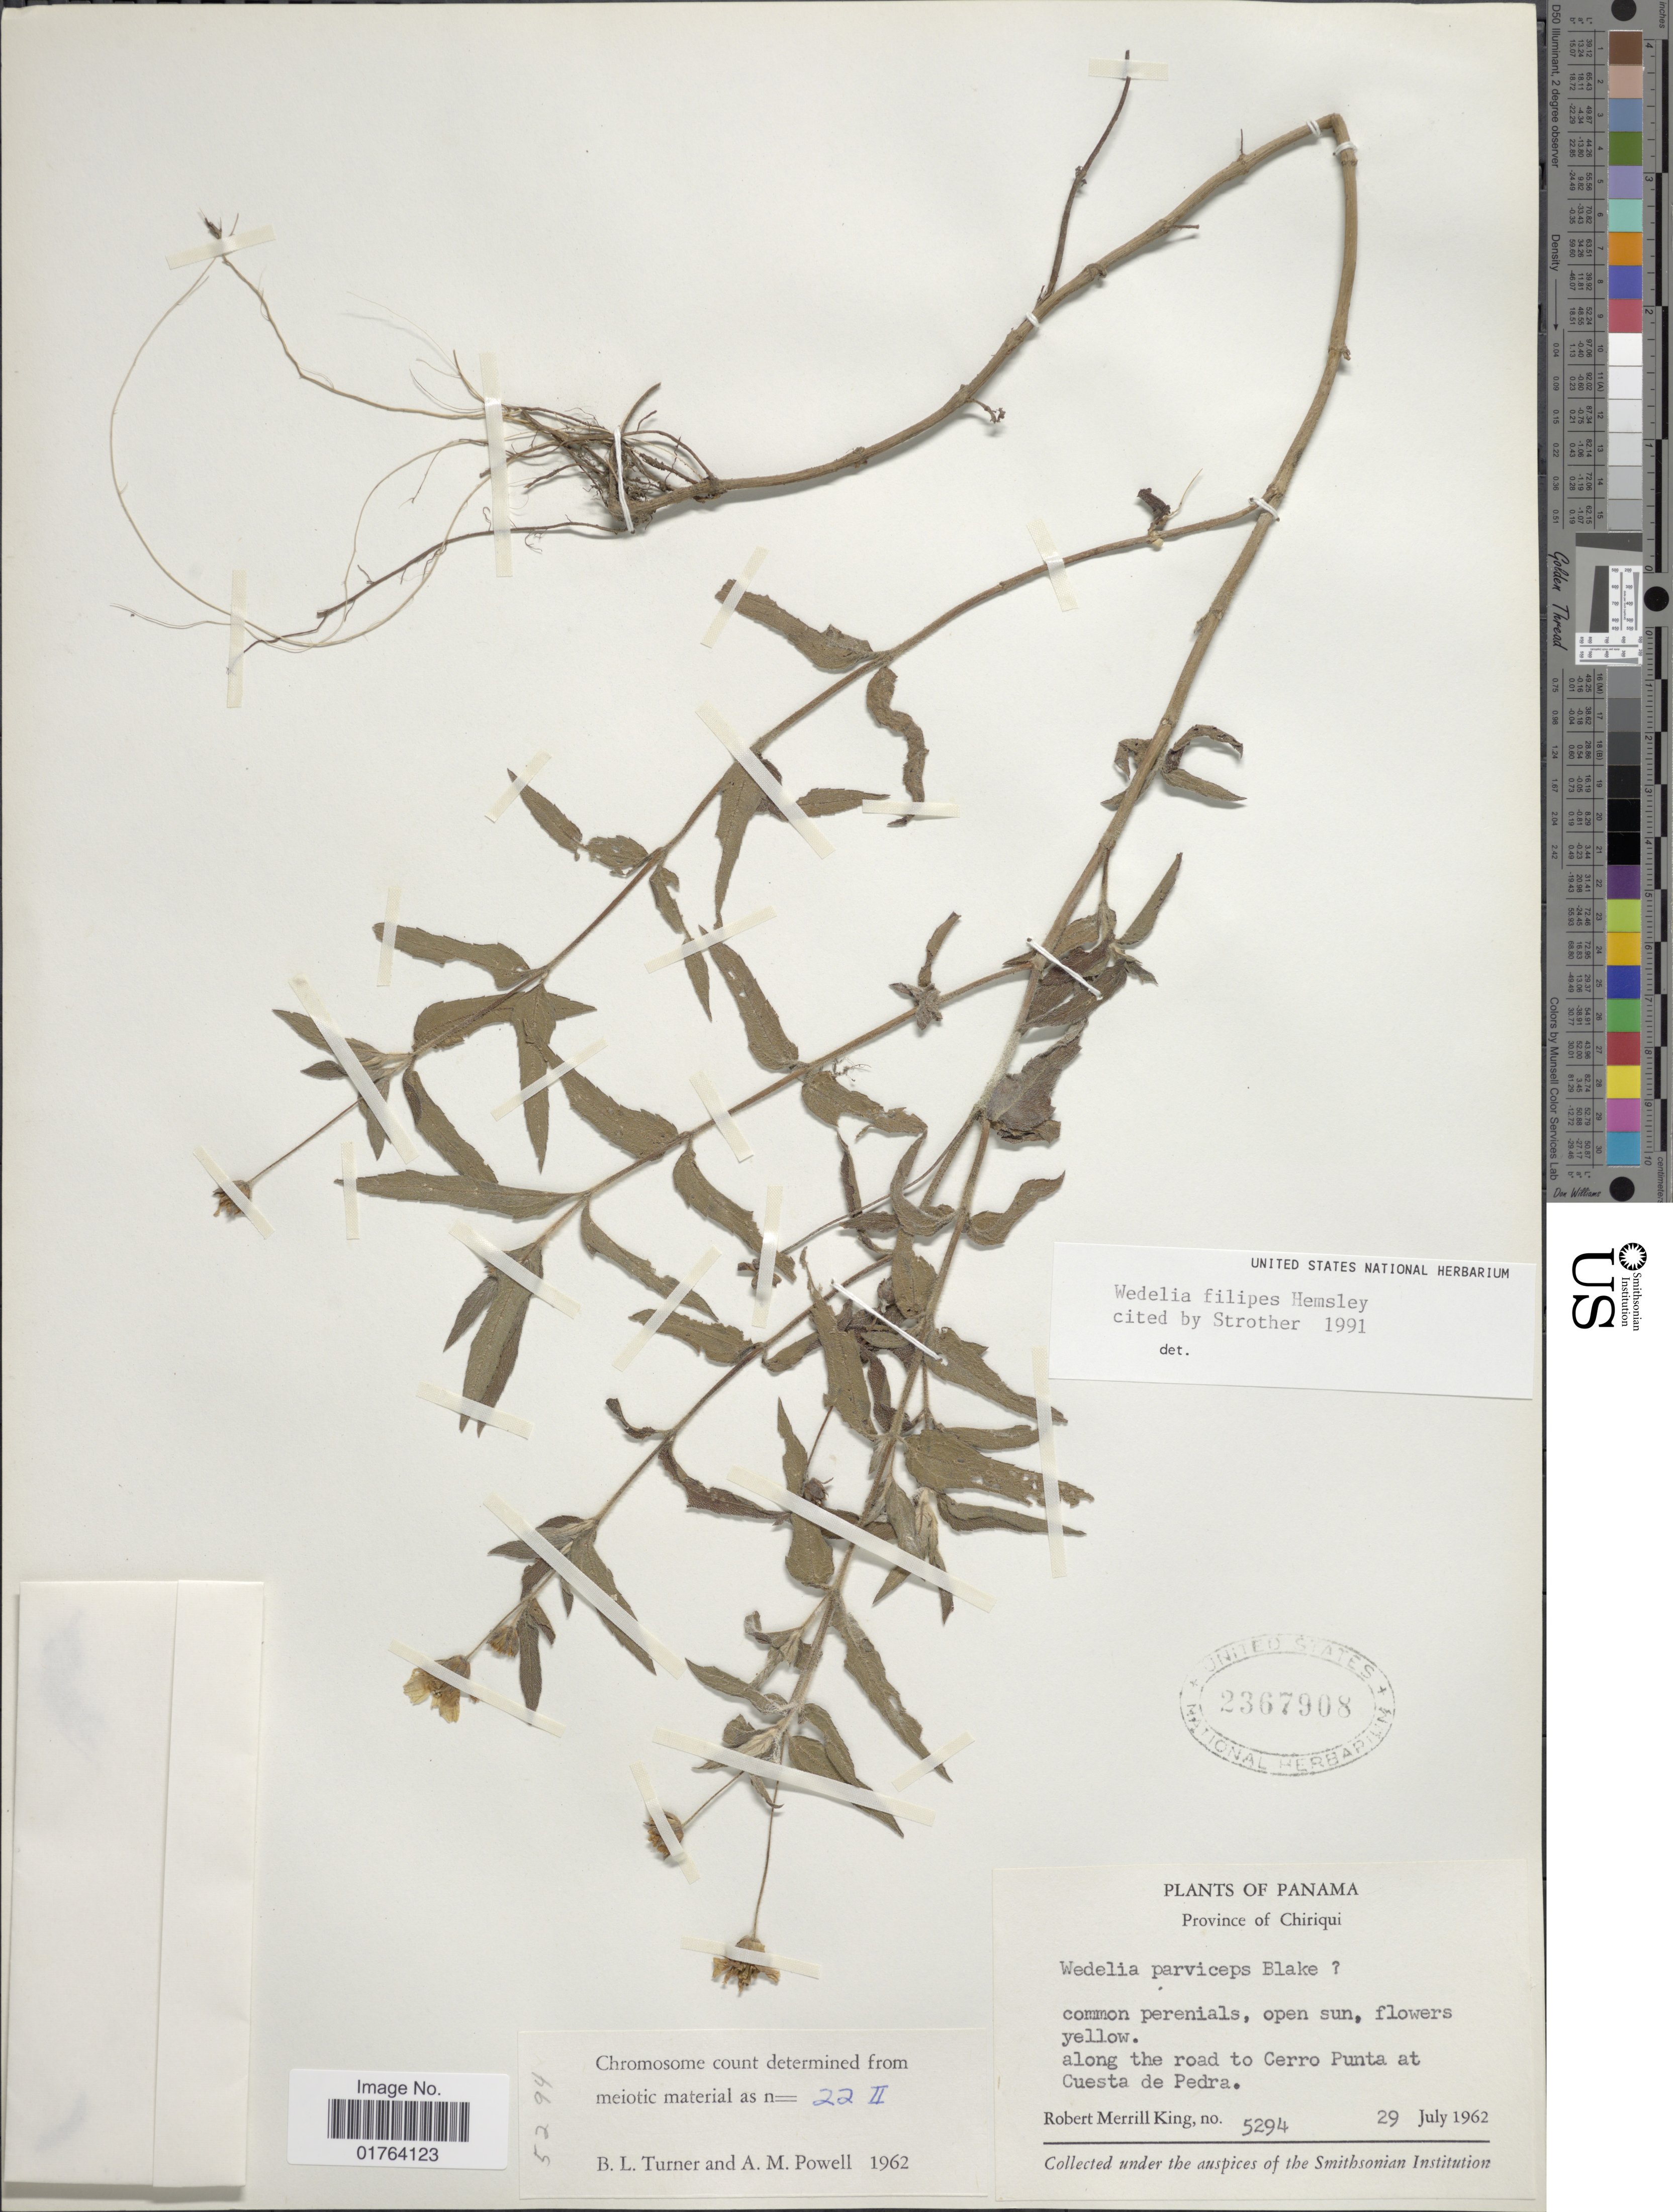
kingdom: Plantae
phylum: Tracheophyta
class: Magnoliopsida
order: Asterales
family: Asteraceae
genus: Wedelia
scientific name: Wedelia filipes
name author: Hemsl.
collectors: R. M. King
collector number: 5294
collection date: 1962-07-29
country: Panama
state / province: Chiriqui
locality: Along the road to Cerro Punta at Cuesta de Pedra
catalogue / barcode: US 367908